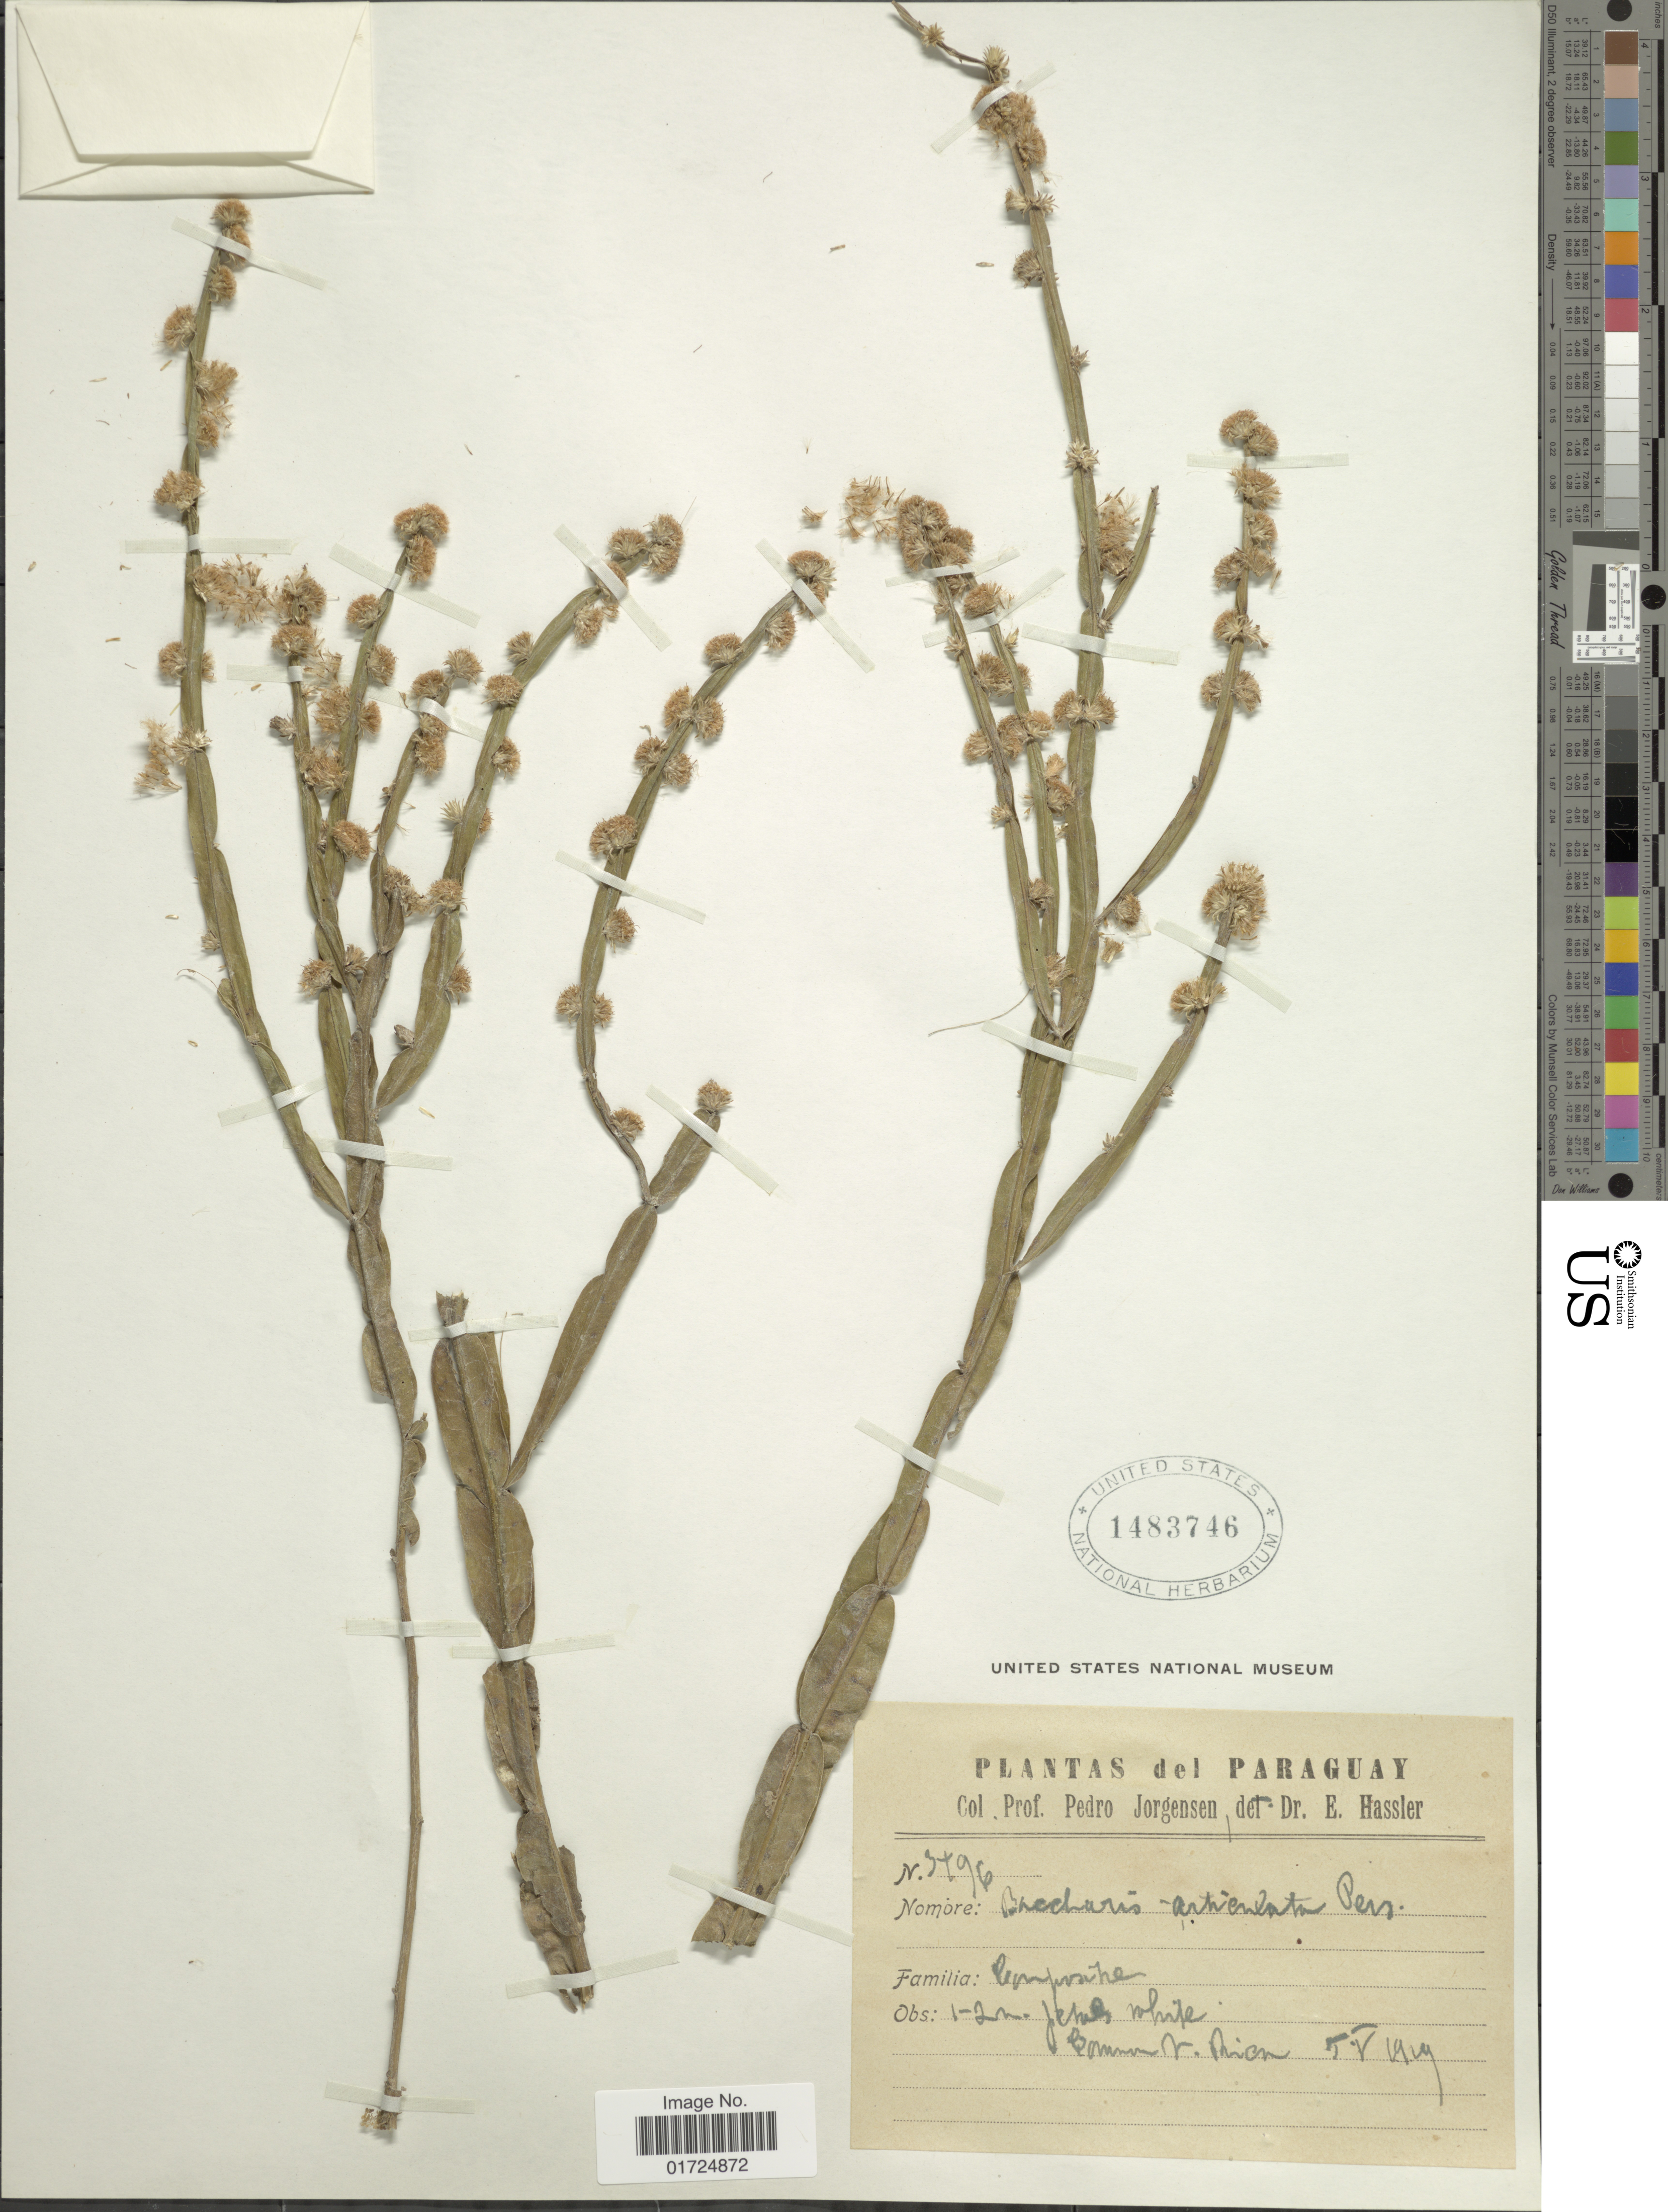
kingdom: Plantae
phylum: Tracheophyta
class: Magnoliopsida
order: Asterales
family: Asteraceae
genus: Baccharis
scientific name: Baccharis genistelloides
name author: (Lam.) Pers.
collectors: P. Jörgensen & E. Hassler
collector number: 3496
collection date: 1919-05-05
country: Paraguay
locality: Common V. Rion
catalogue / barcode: US 1483746